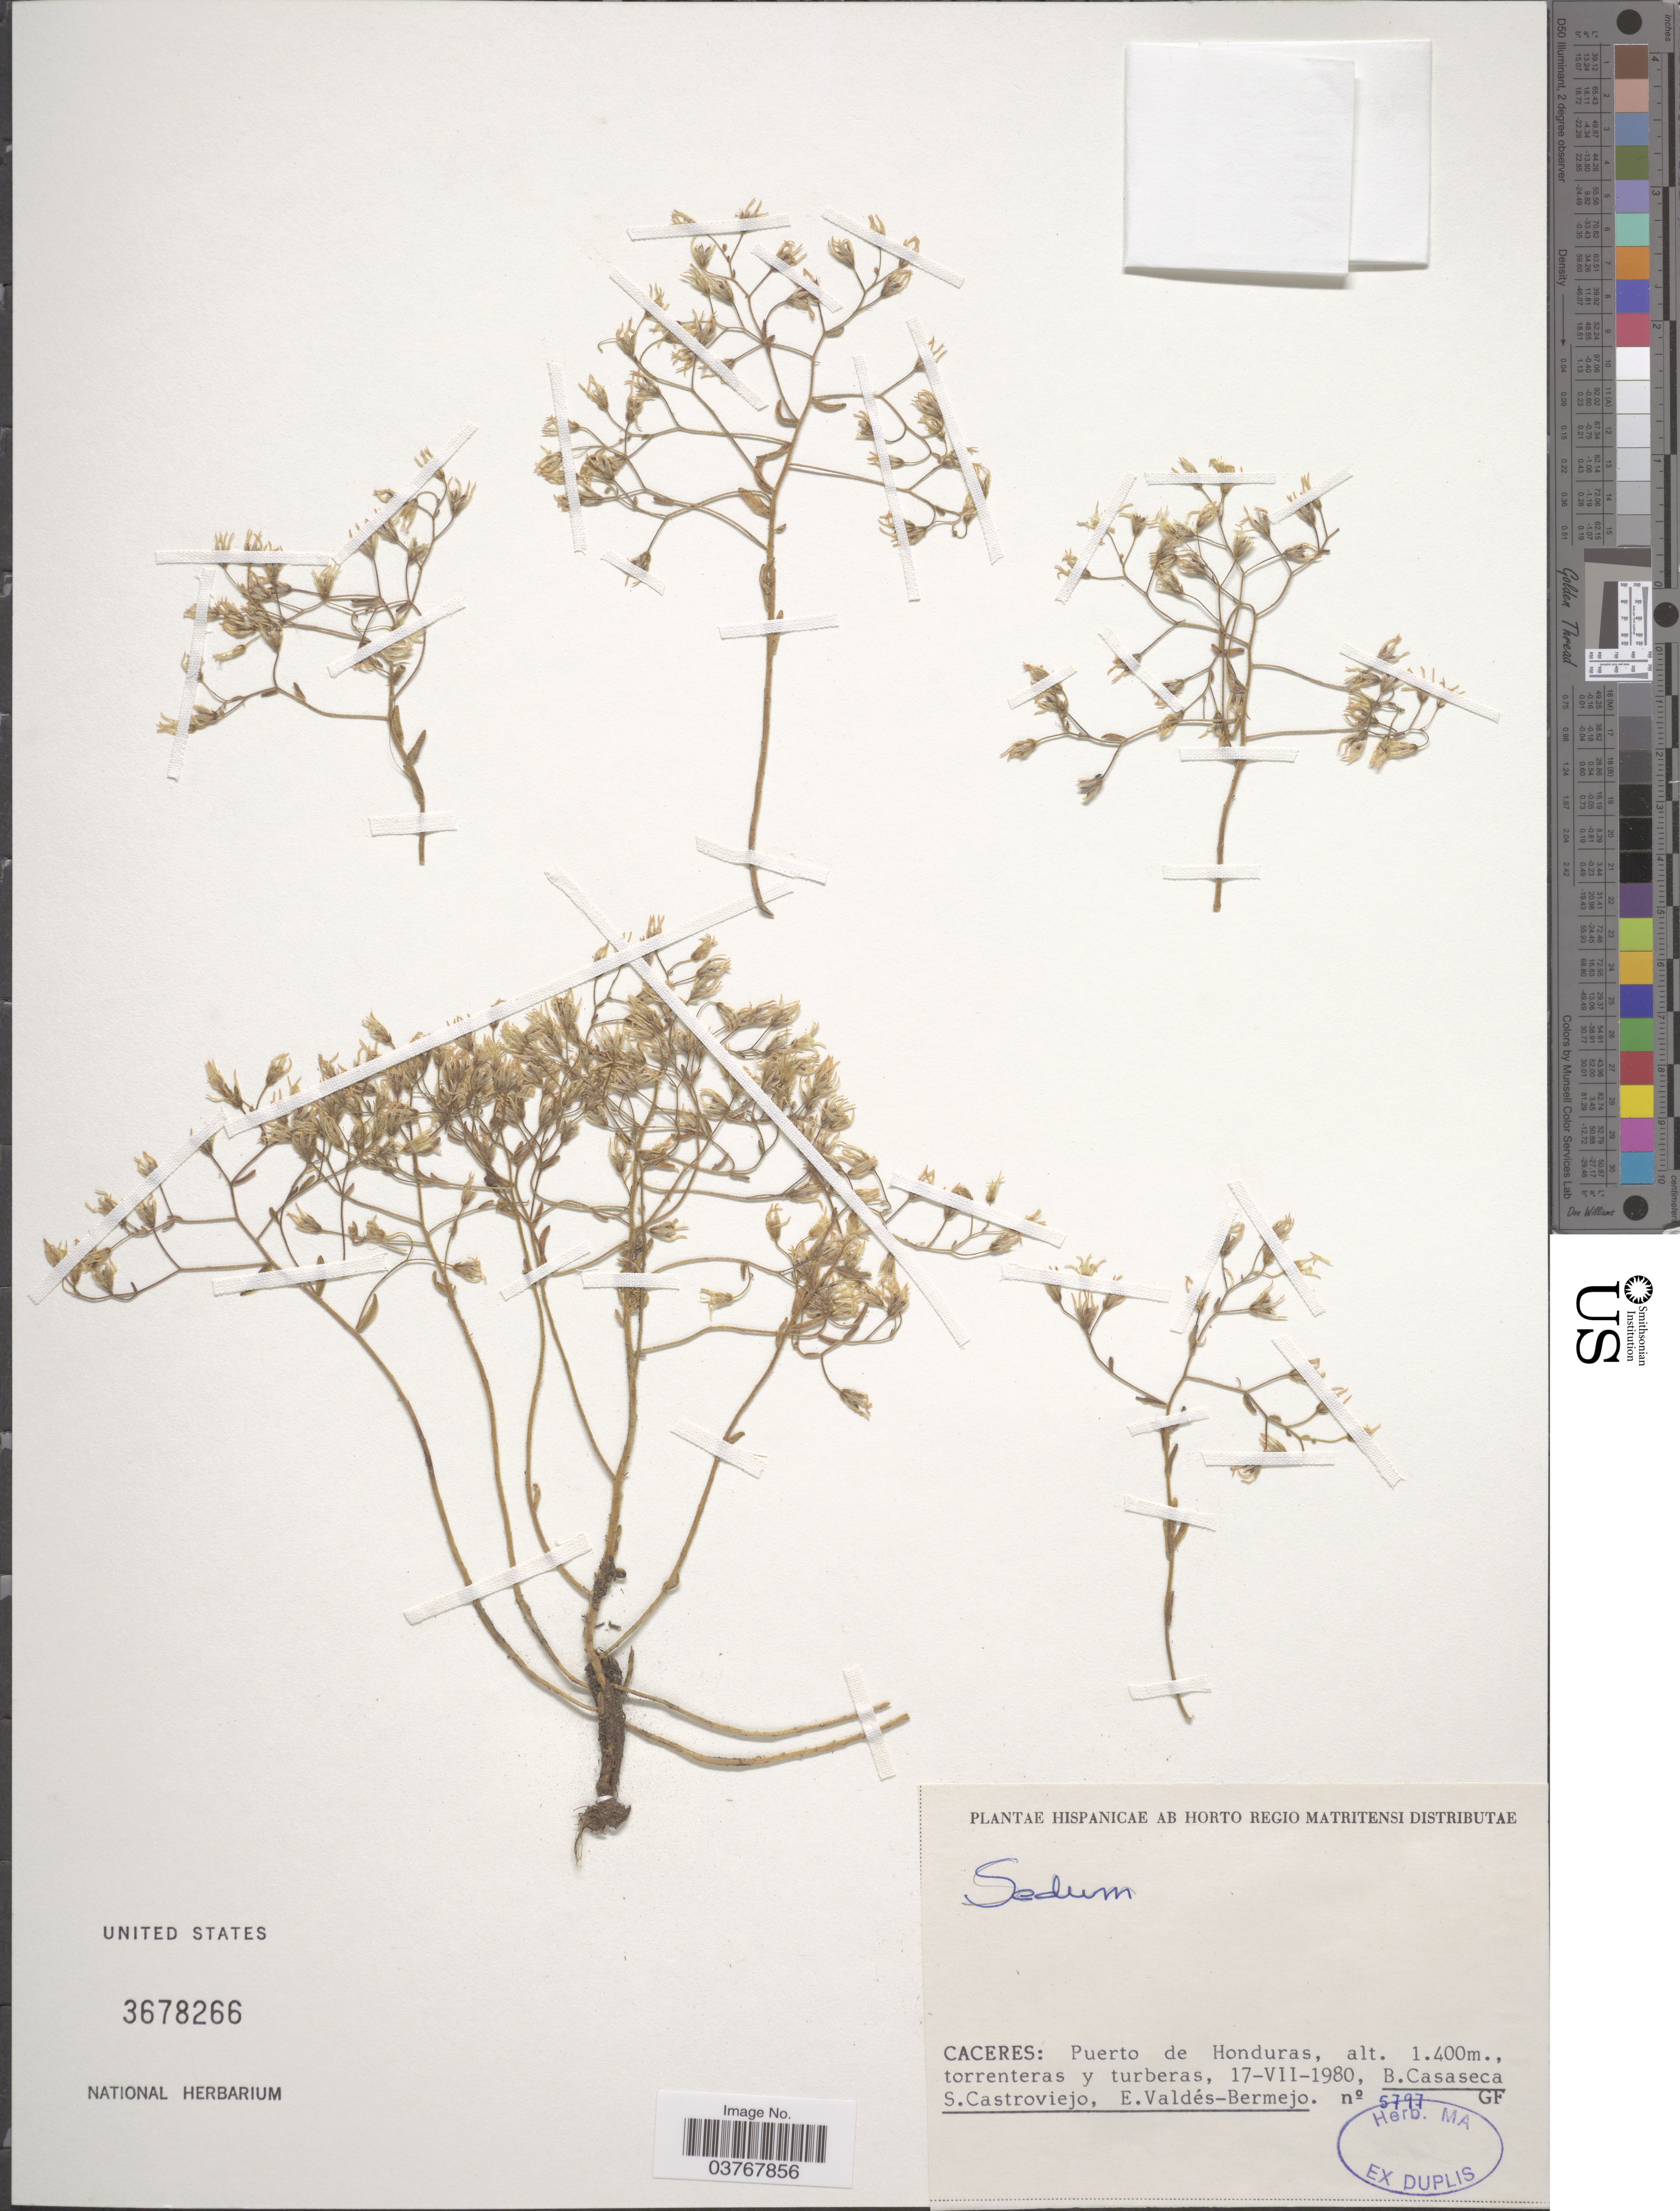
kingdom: Plantae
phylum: Tracheophyta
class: Magnoliopsida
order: Saxifragales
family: Crassulaceae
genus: Sedum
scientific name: Sedum sp.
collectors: B. Casaseca, S. Castroviejo & E. Valdes Bermejo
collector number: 5797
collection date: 1980-07-17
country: Spain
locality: Hispanicae. Caceres: Puerto de Honduras.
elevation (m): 1400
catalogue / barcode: US 3678266